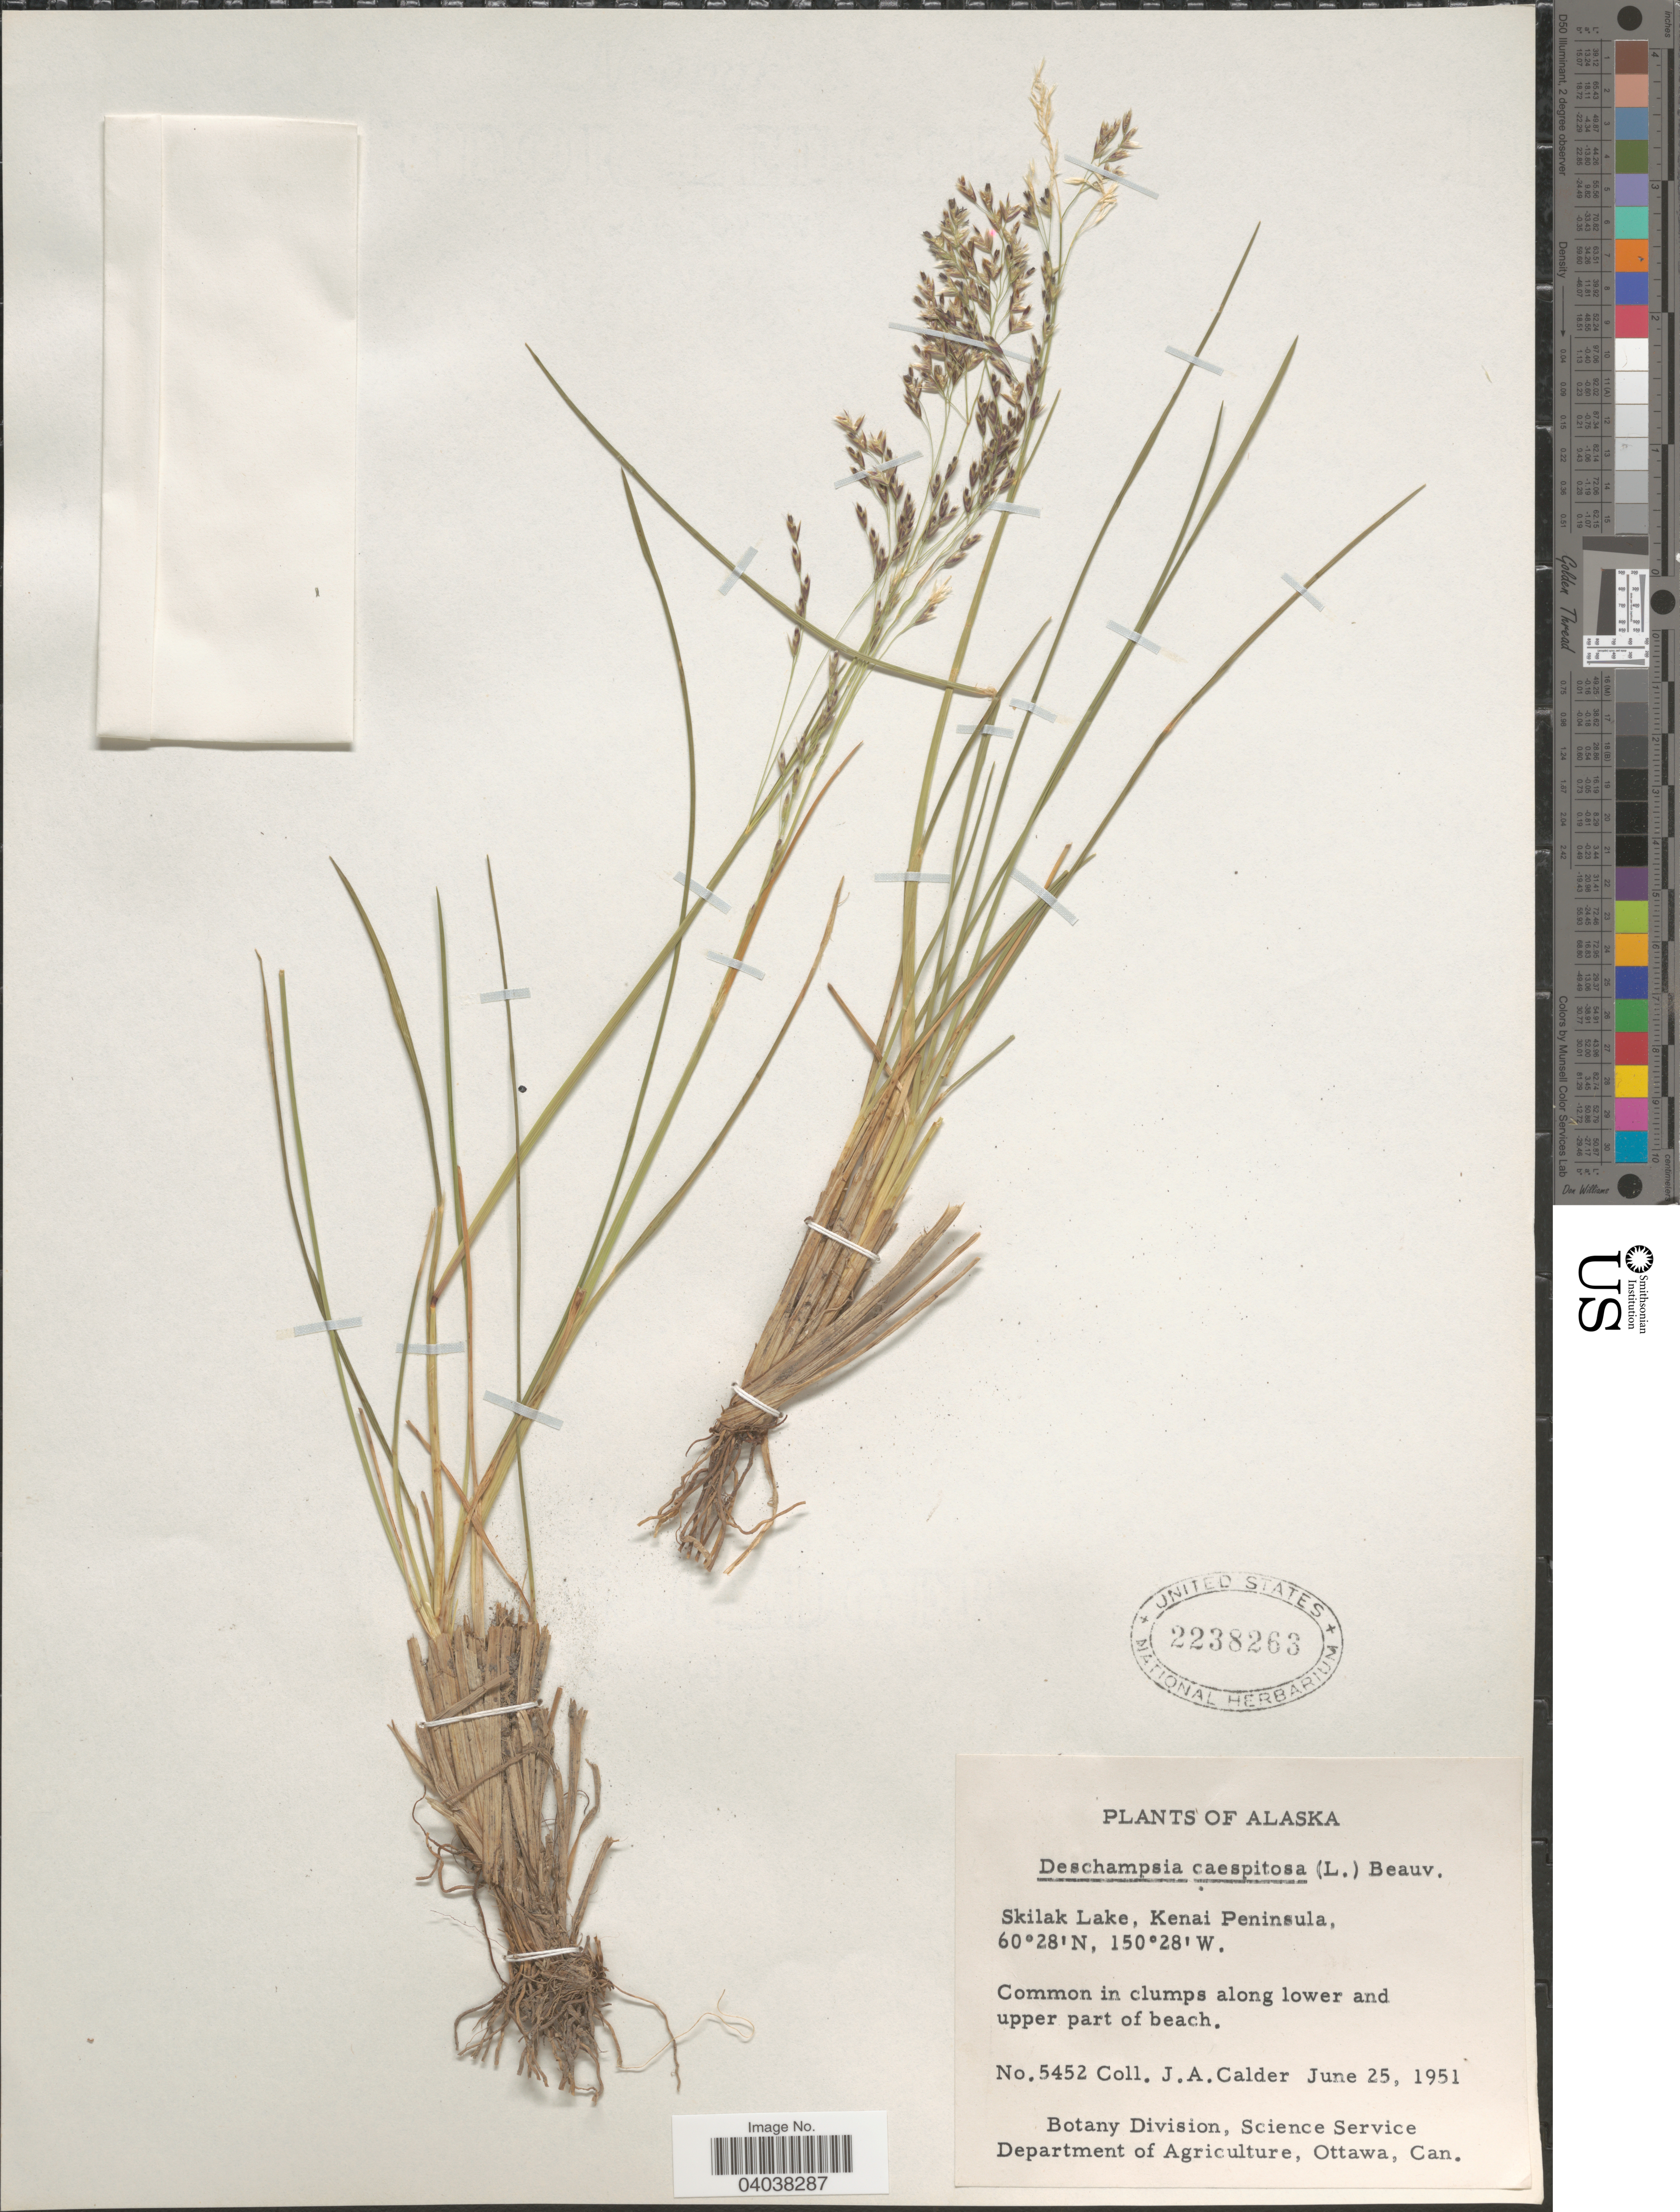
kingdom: Plantae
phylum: Tracheophyta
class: Liliopsida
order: Poales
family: Poaceae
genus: Deschampsia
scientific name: Deschampsia cespitosa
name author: (L.) P. Beauv.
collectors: J. A. Calder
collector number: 5452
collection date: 1951-06-25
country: United States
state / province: Alaska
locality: Skilak Lake, Kenai Peninsula. Common in clumps along lower and upper part of beach.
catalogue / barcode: US 2238263